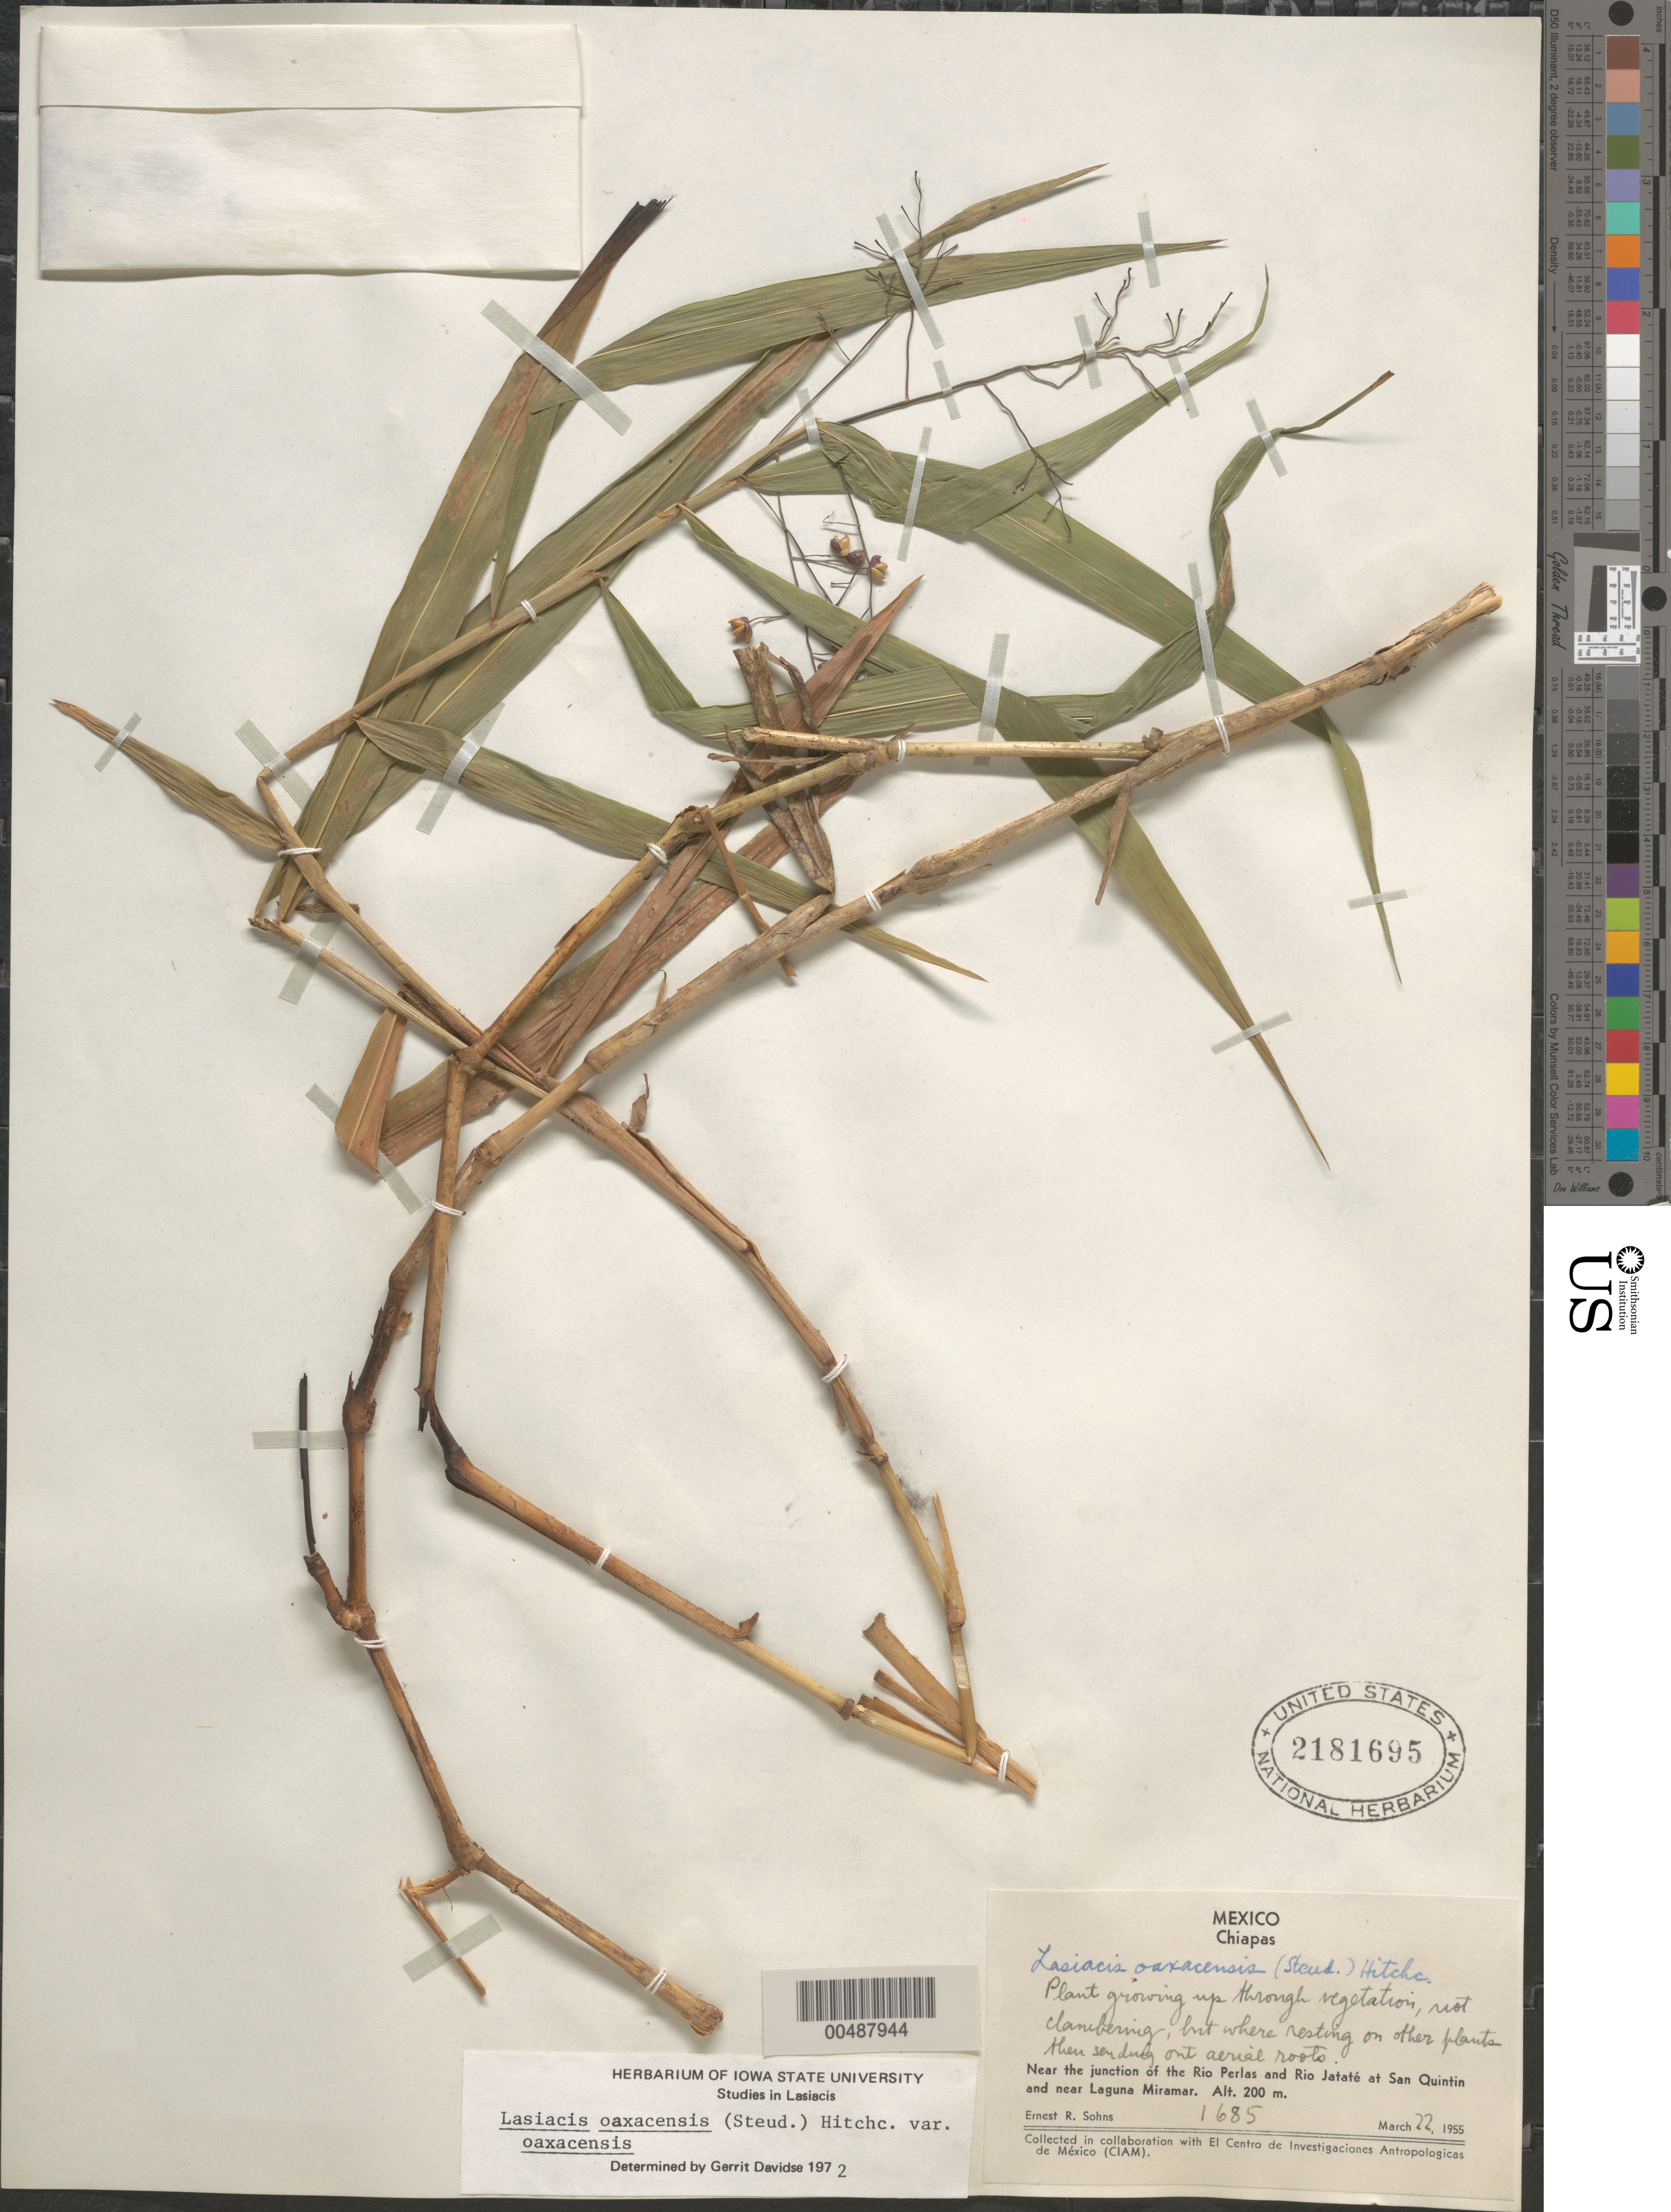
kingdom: Plantae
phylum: Tracheophyta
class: Liliopsida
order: Poales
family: Poaceae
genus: Lasiacis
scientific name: Lasiacis oaxacensis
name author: (Steud.) Hitchc.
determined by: Davidse, Gerrit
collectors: E. R. Sohns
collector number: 1685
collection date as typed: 22 Mar 1955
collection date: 1955-03-22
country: Mexico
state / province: Chiapas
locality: Near the jct of the Rio Perlas & Rio Jatat‚ at San Quintin & near Laguna Miramar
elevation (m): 200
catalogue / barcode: US 2181695